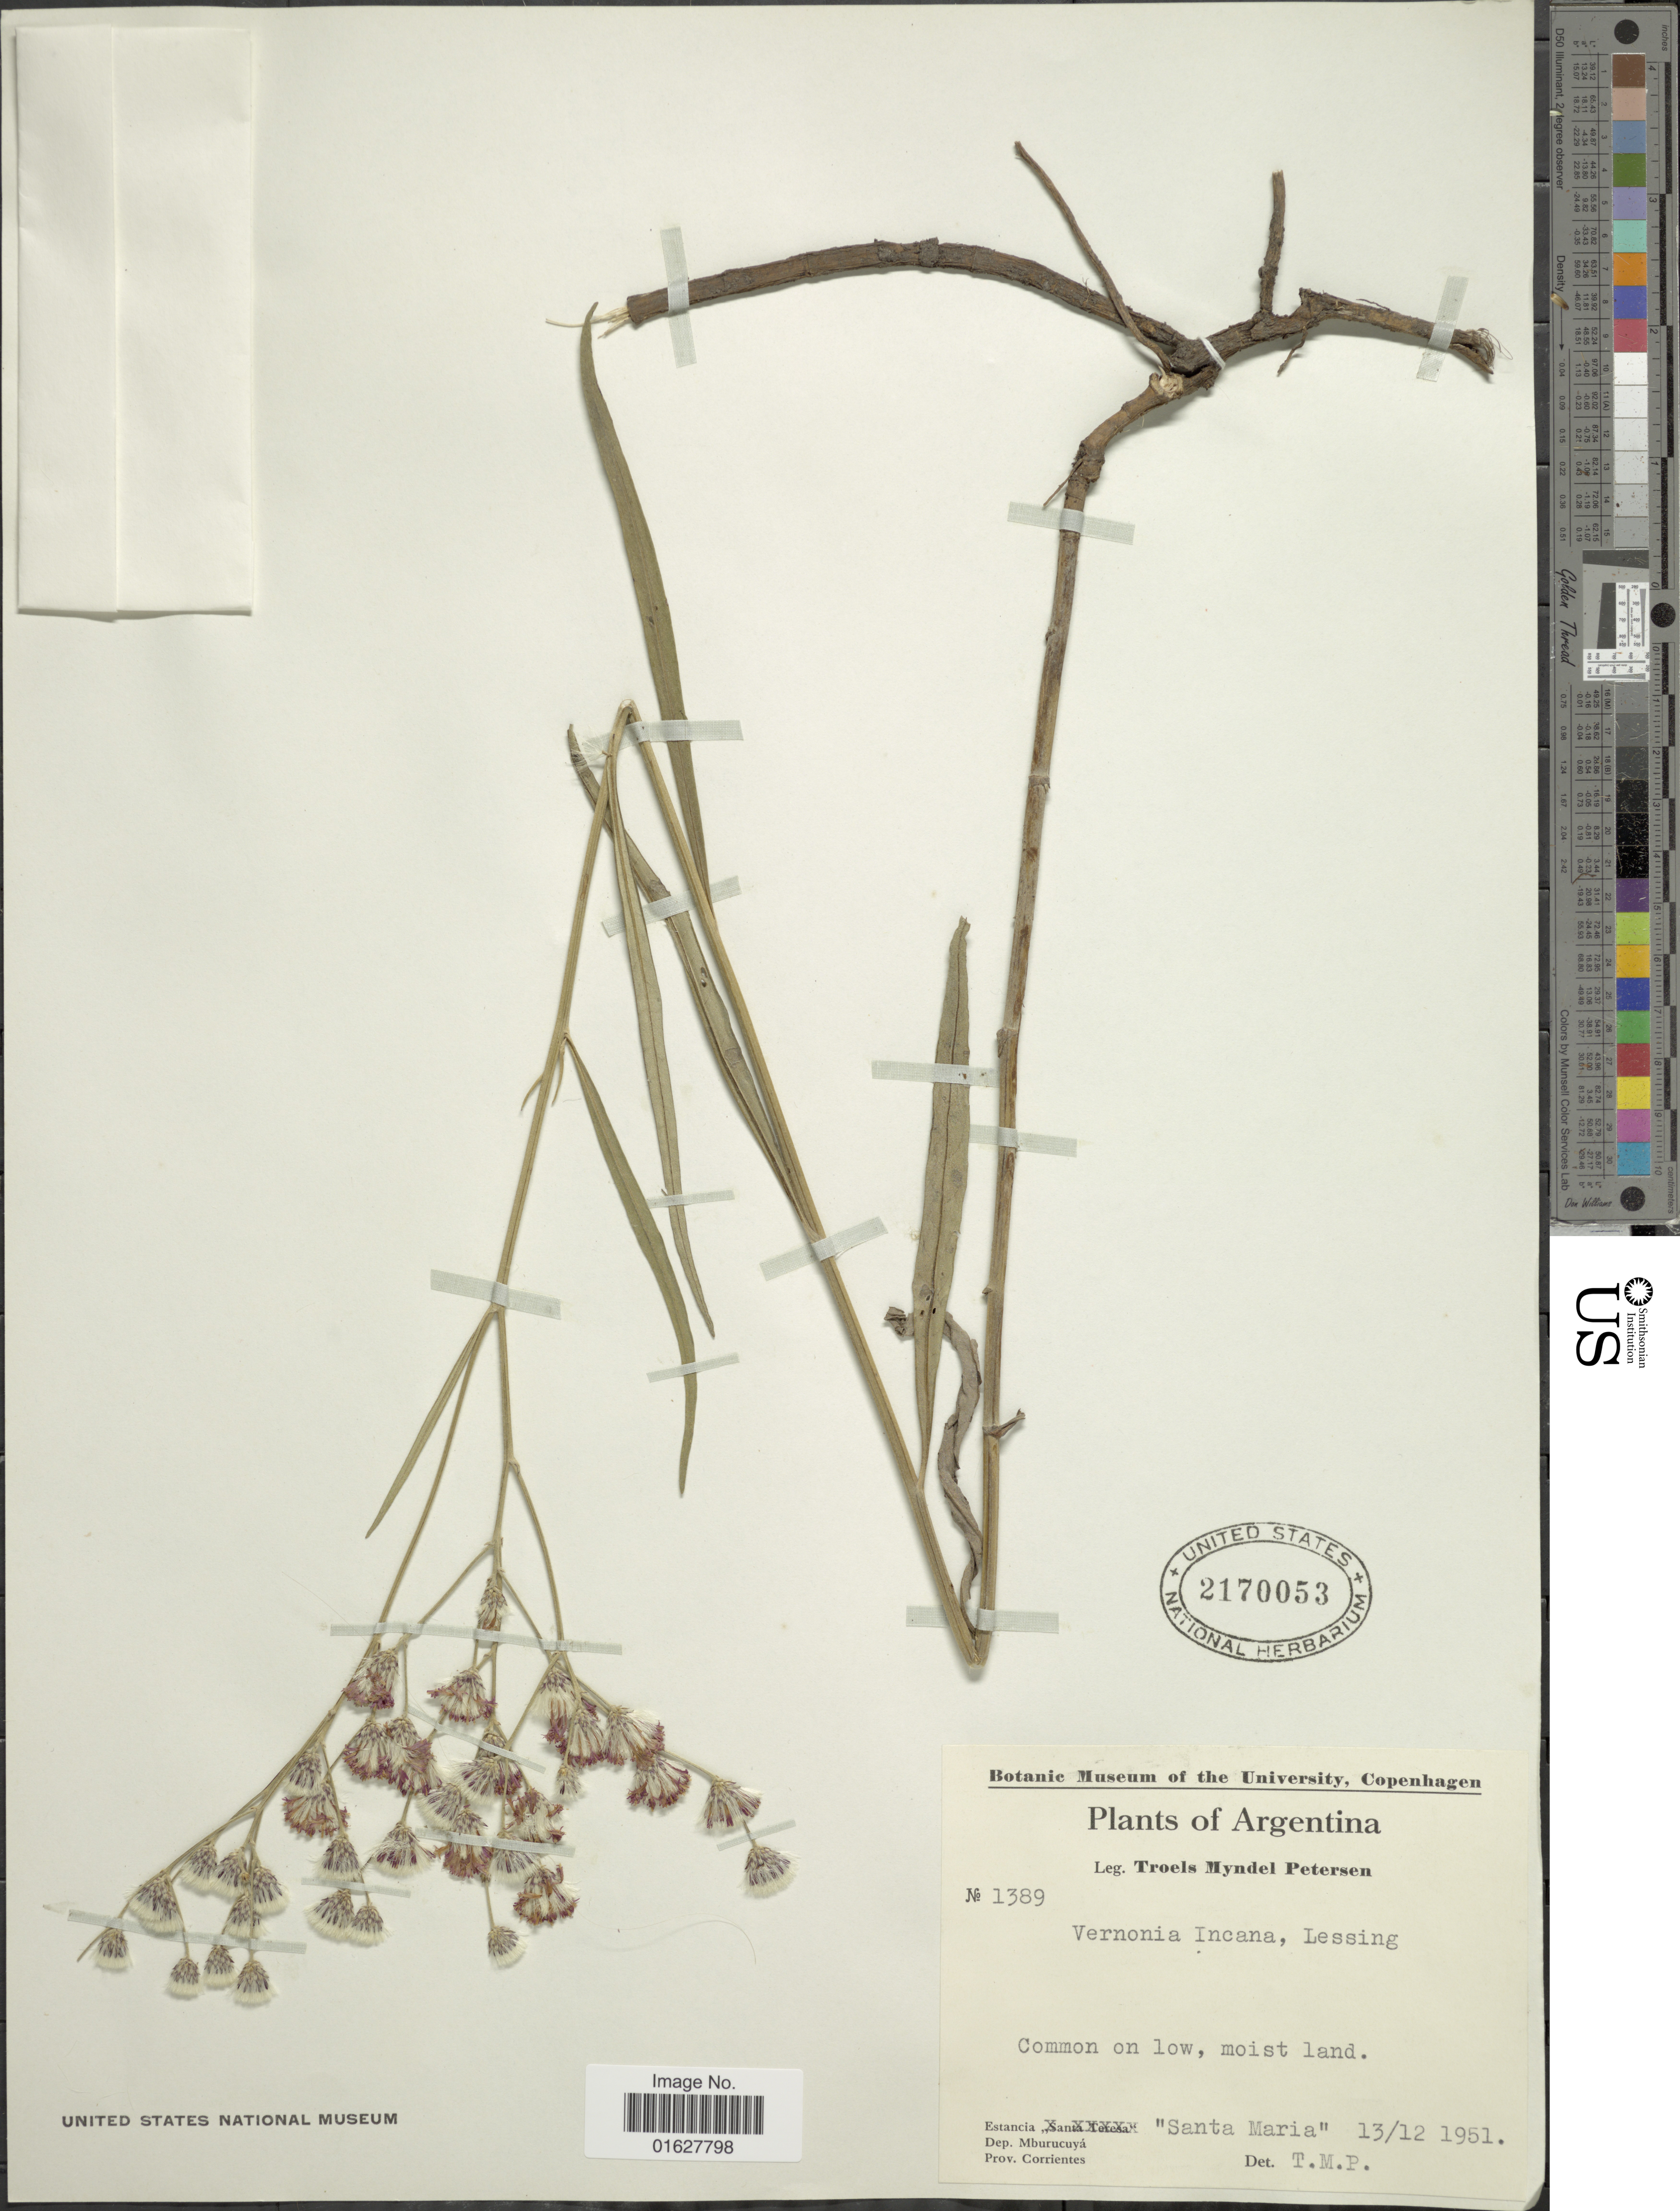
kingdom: Plantae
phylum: Tracheophyta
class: Magnoliopsida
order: Asterales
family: Asteraceae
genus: Vernonia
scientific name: Vernonia incana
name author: Less.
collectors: T. M. Petersen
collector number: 1389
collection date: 1951-12-12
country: Argentina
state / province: Corrientes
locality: Argentina. Estancia "Santa Maria". Dep Mburucuya. Prov. Corrientes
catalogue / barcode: US 2170053